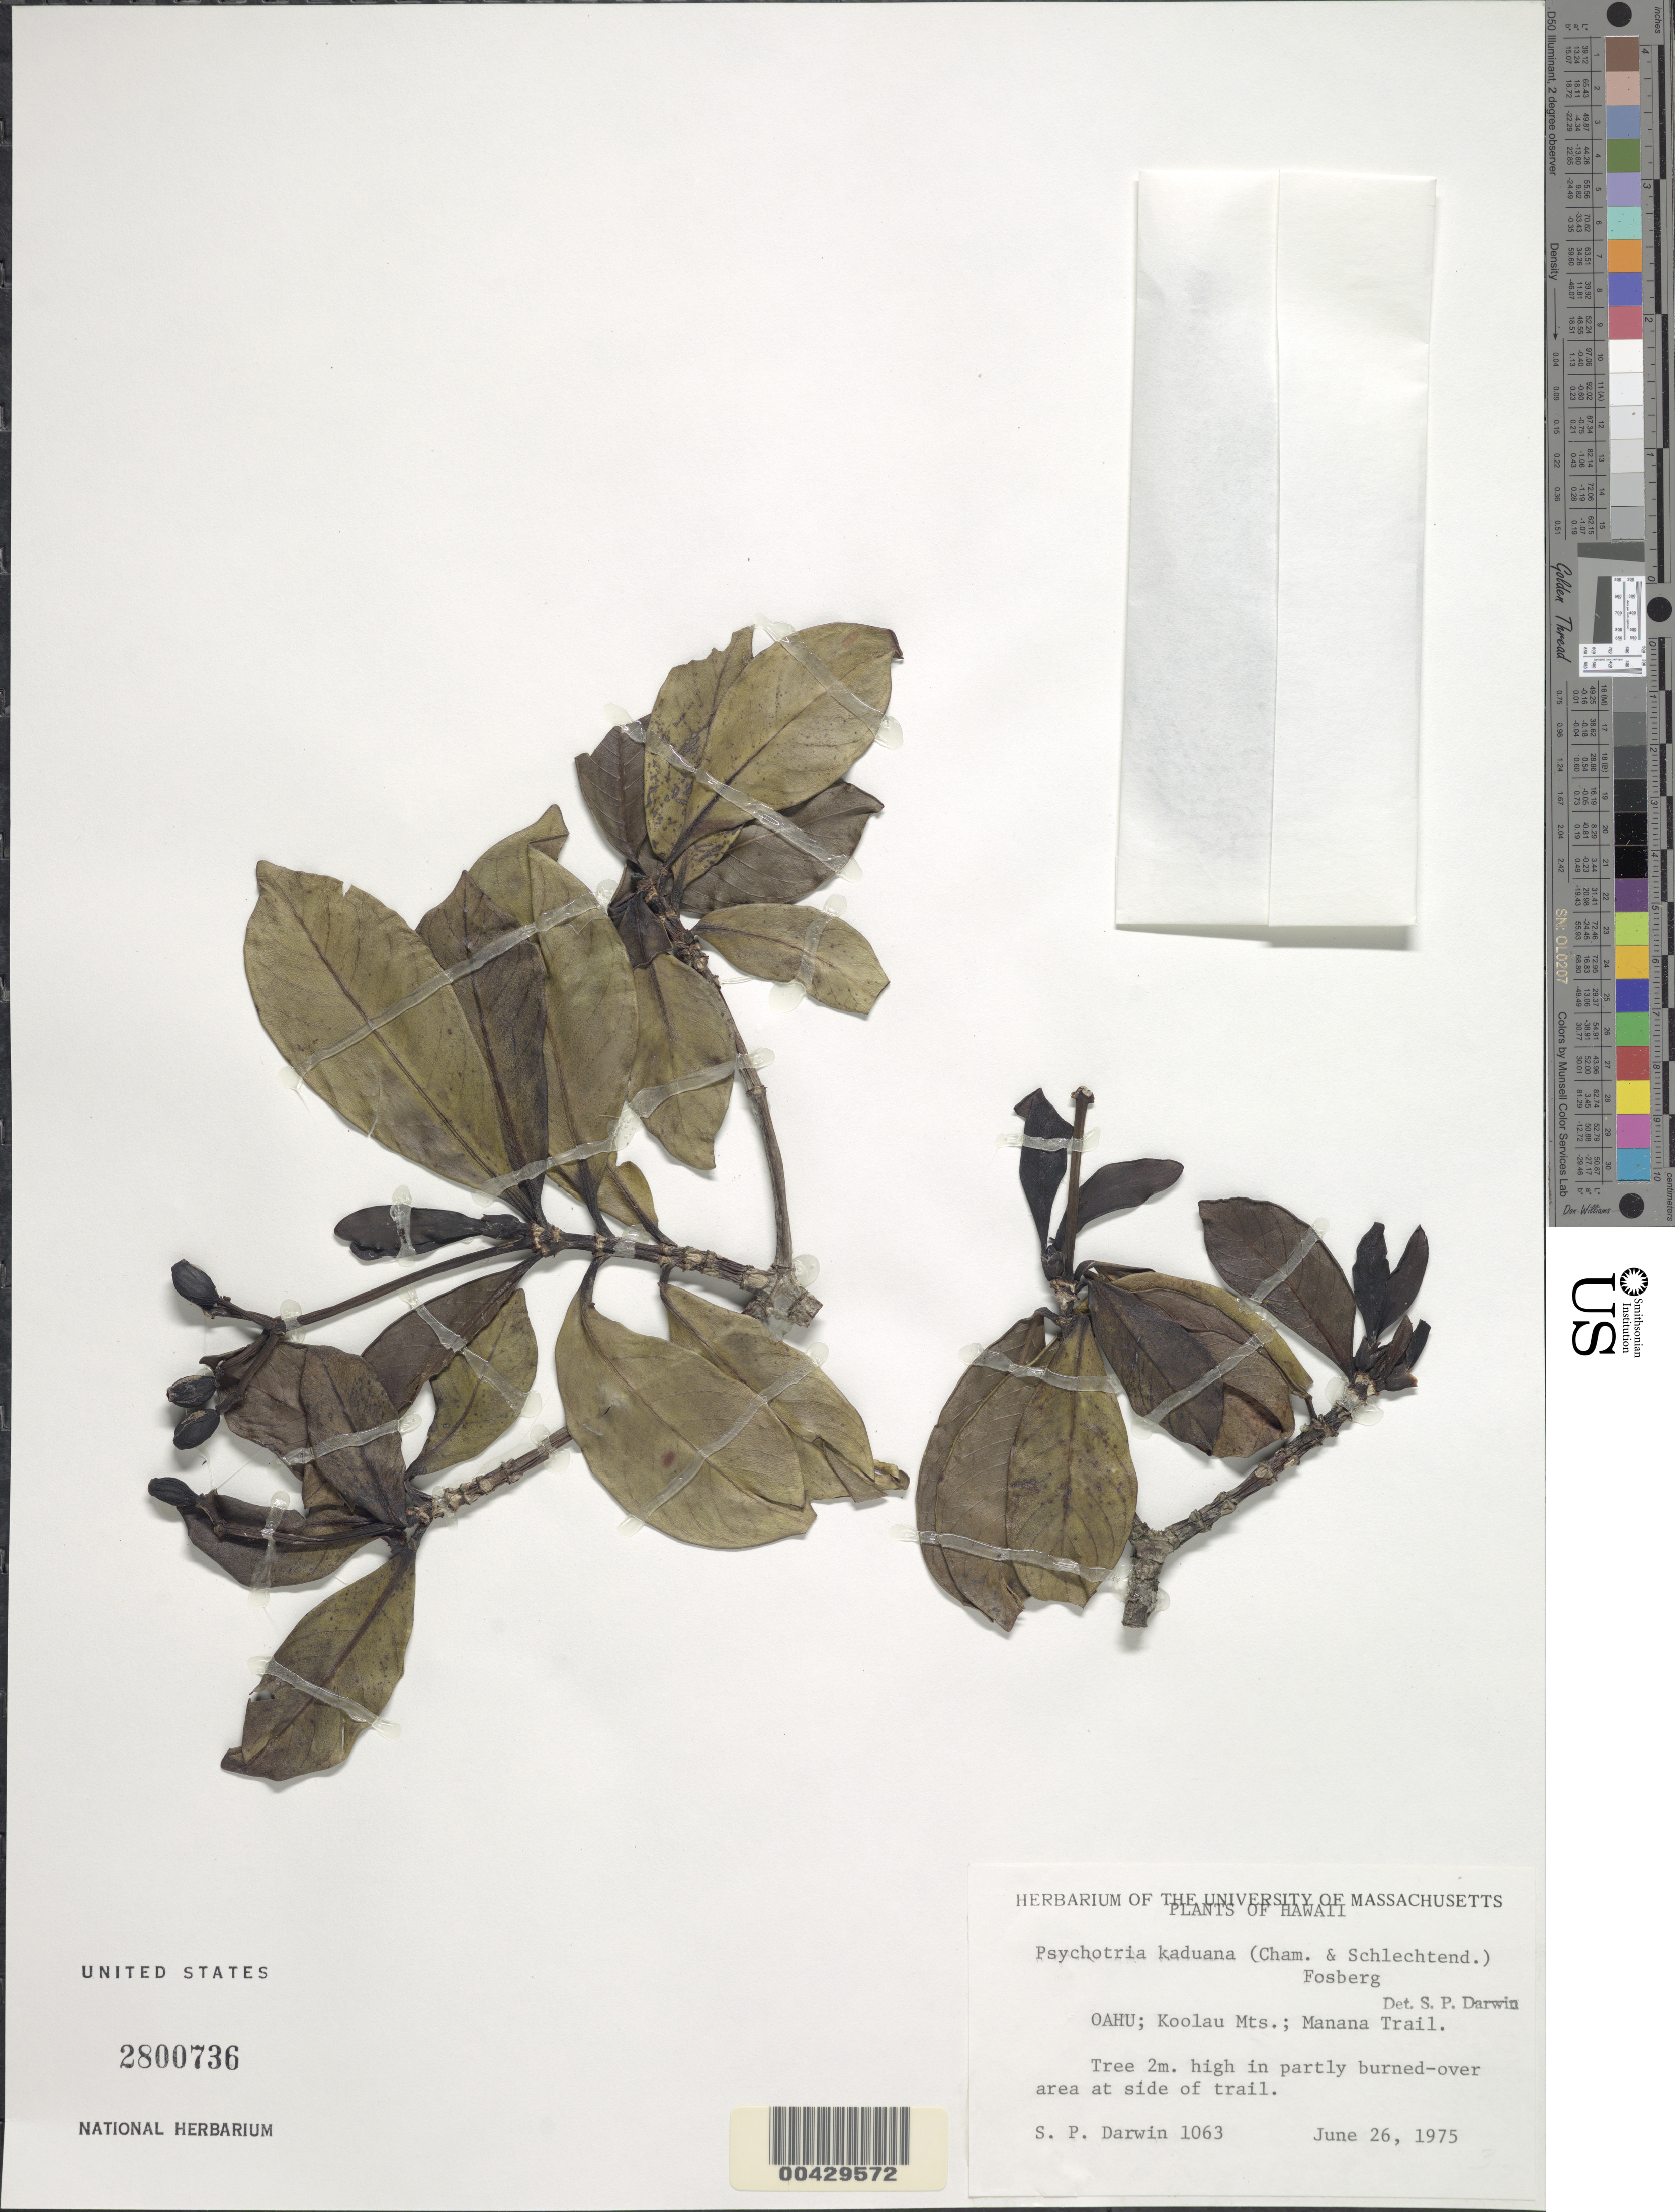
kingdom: Plantae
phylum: Tracheophyta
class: Magnoliopsida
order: Gentianales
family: Rubiaceae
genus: Psychotria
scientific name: Psychotria kaduana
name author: (Cham. & Schltdl.) Fosberg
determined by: Darwin, S. P.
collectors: S. P. Darwin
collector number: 1063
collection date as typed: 26 Jun 1975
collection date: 1975-06-26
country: United States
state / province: Hawaii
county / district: Honolulu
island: Oahu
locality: Koolau Mts.; Manana Trail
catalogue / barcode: US 2800736